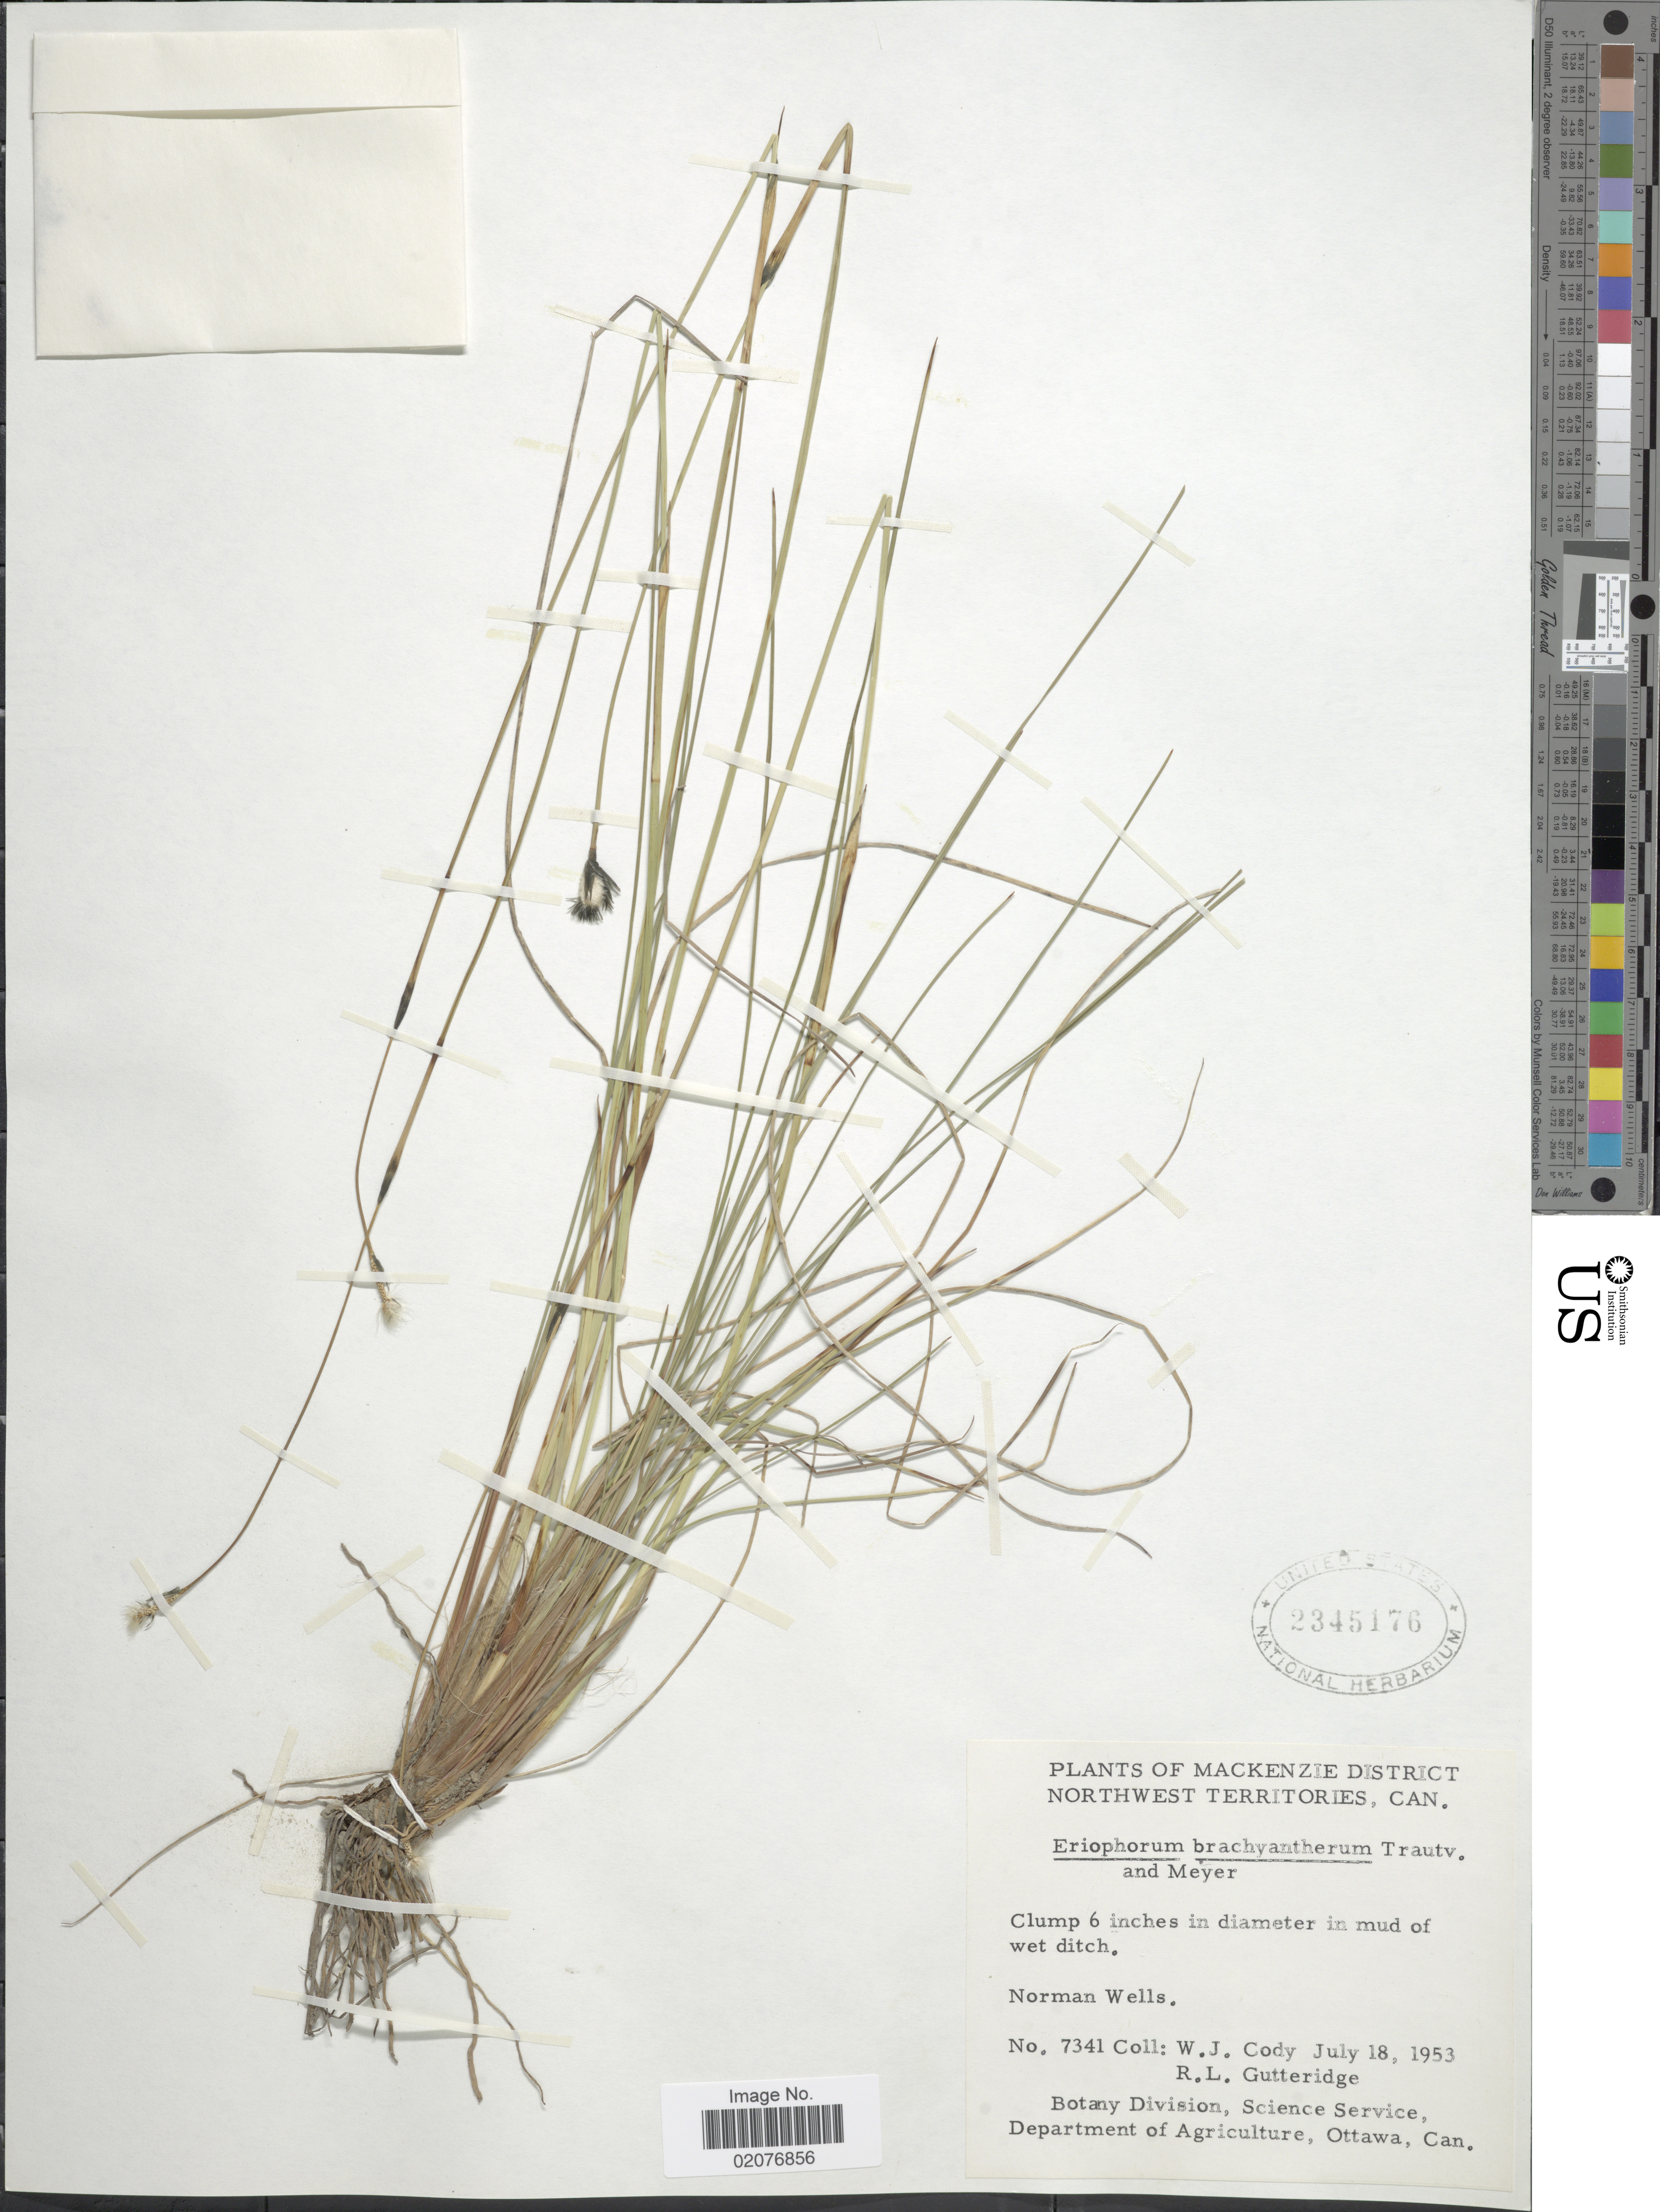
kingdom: Plantae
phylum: Tracheophyta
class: Liliopsida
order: Poales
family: Cyperaceae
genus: Eriophorum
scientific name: Eriophorum brachyantherum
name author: Trautv. & C.A. Mey.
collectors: W. Cody & R. Gutteridge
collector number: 7341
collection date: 1953-07-18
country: Canada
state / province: Northwest Territories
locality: Mackenzie Distr., Norman Wells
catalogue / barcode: US 2345176